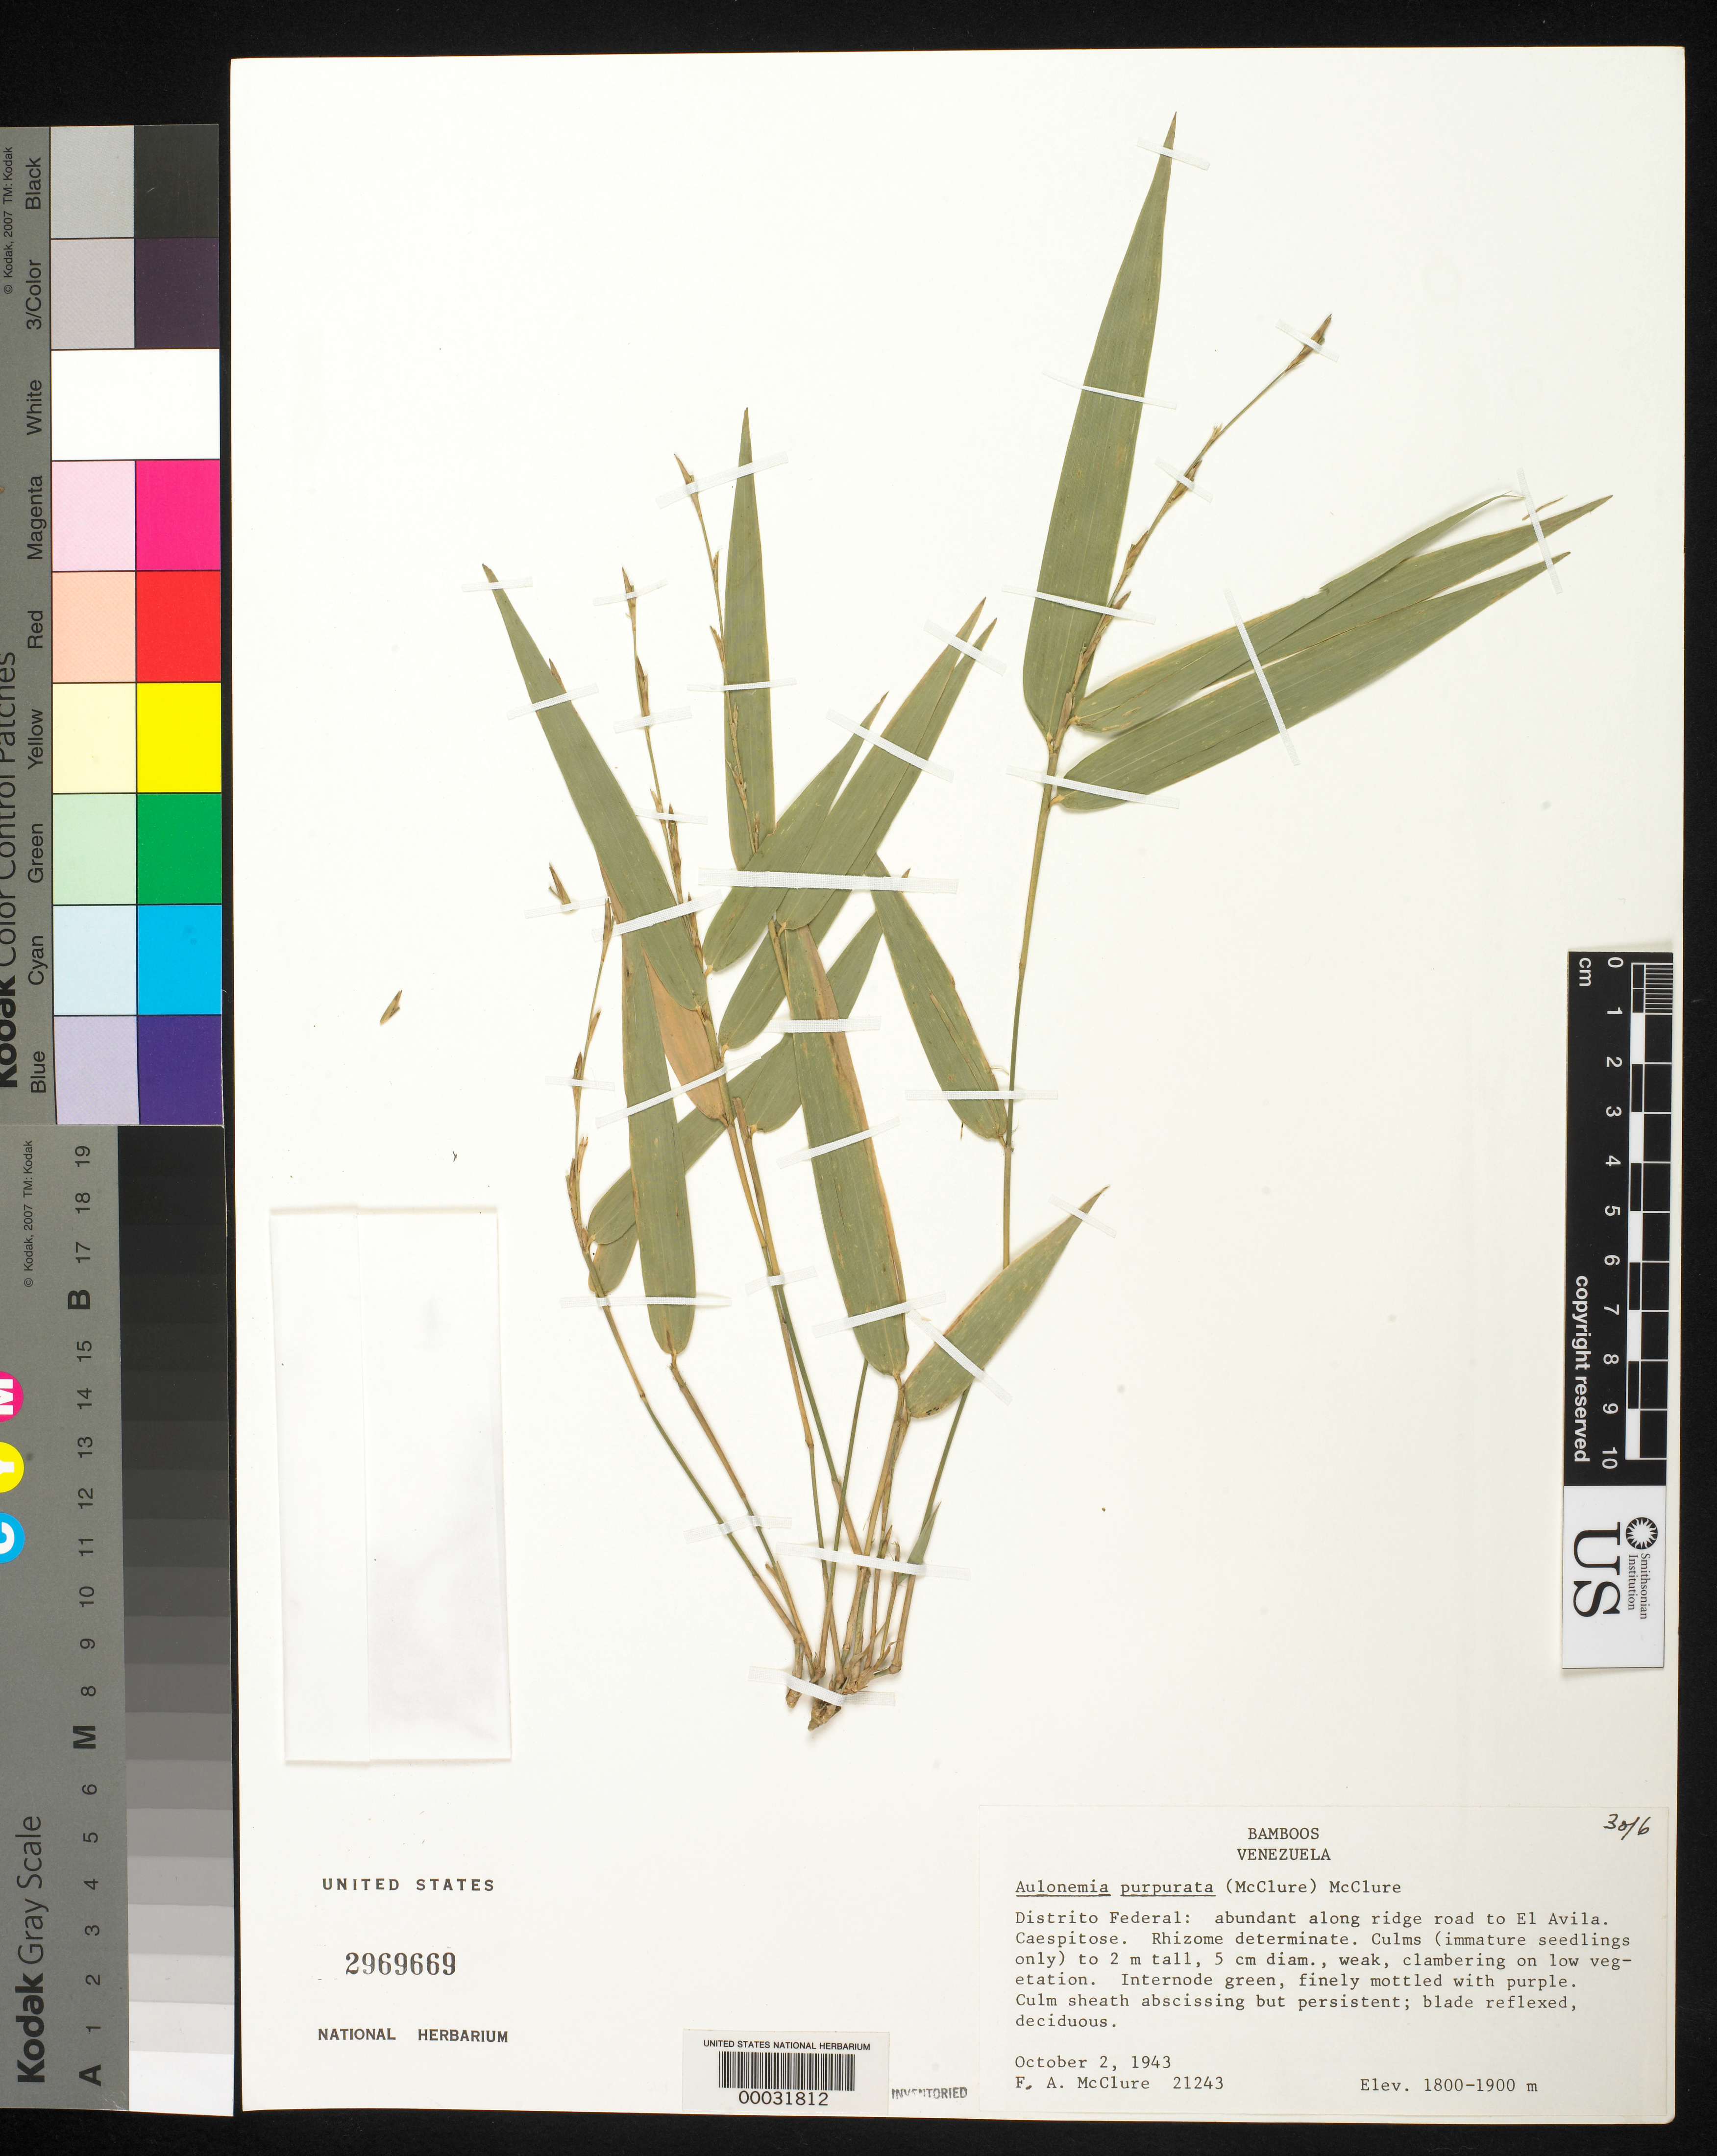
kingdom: Plantae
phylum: Tracheophyta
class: Liliopsida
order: Poales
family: Poaceae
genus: Aulonemia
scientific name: Aulonemia purpurata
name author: (McClure) McClure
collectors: F. A. McClure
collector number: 21243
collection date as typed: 02 Oct 1943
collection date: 1943-10-02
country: Venezuela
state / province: Miranda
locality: El avila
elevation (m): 1800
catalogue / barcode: US 2969669